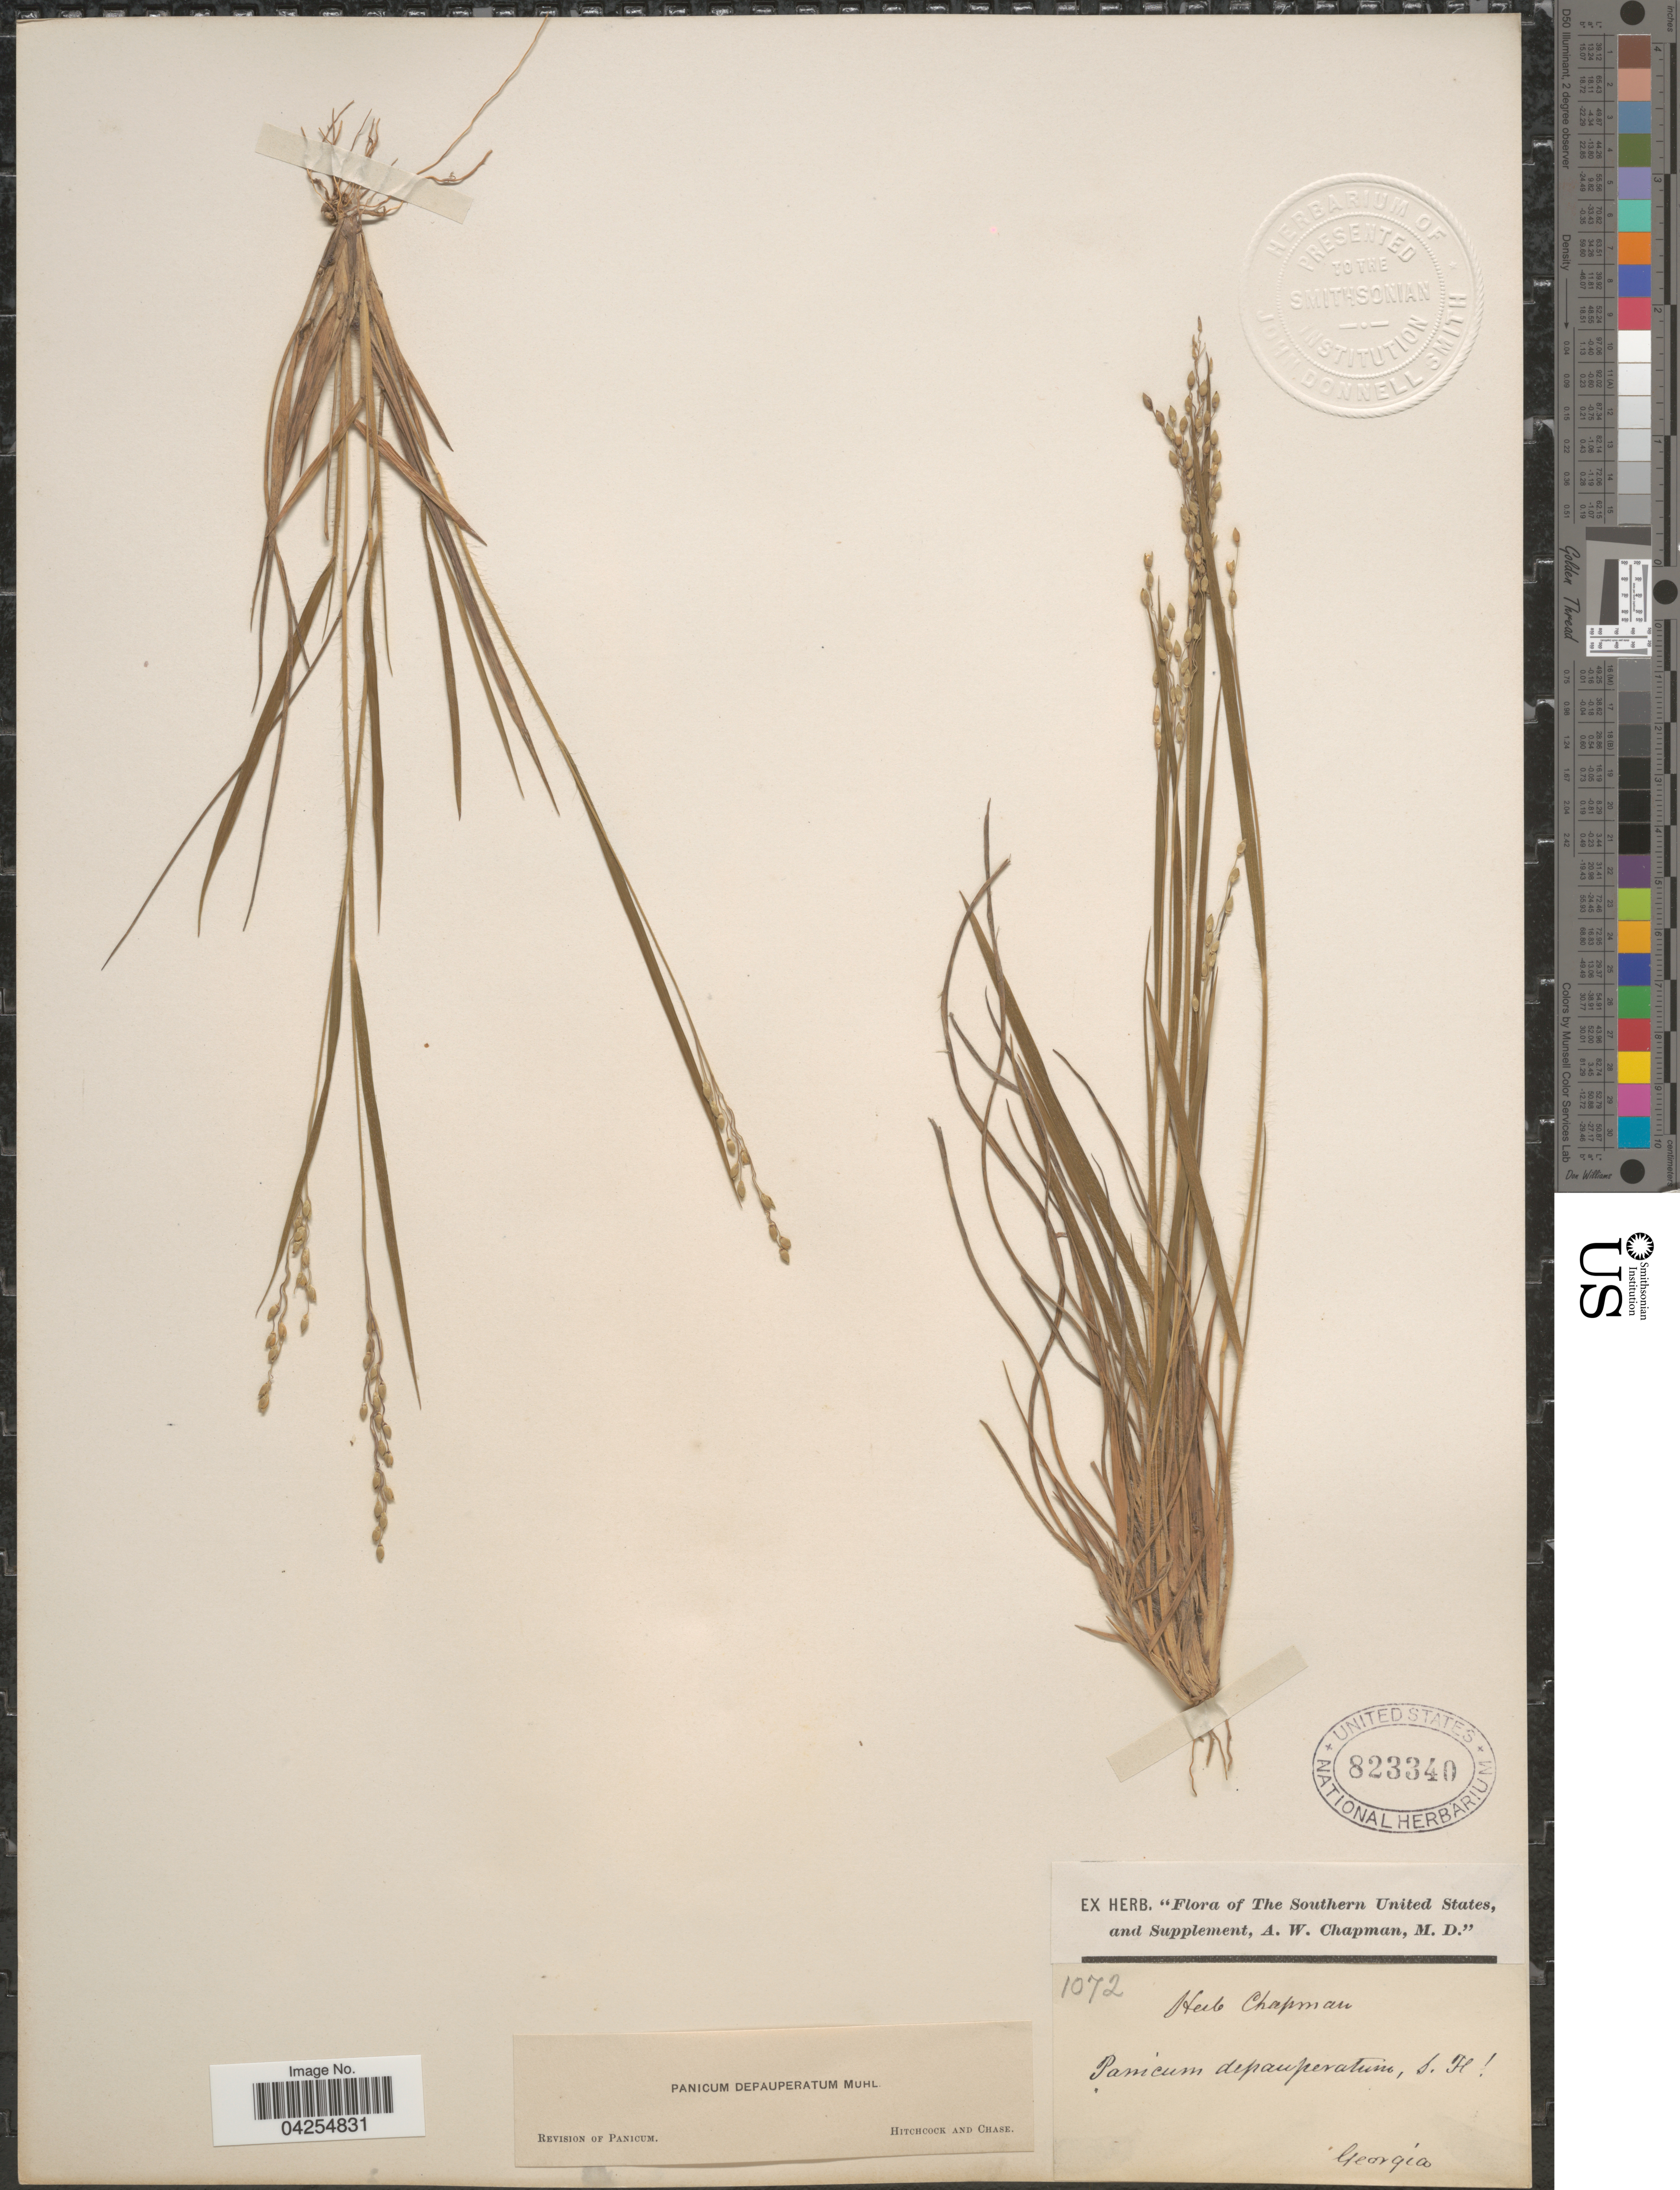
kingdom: Plantae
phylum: Tracheophyta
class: Liliopsida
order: Poales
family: Poaceae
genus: Dichanthelium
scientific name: Dichanthelium depauperatum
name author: (Muhl.) Gould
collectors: ex herb. A.W. Chapman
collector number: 1072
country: United States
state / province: Georgia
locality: The Southern United States.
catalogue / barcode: US 823340